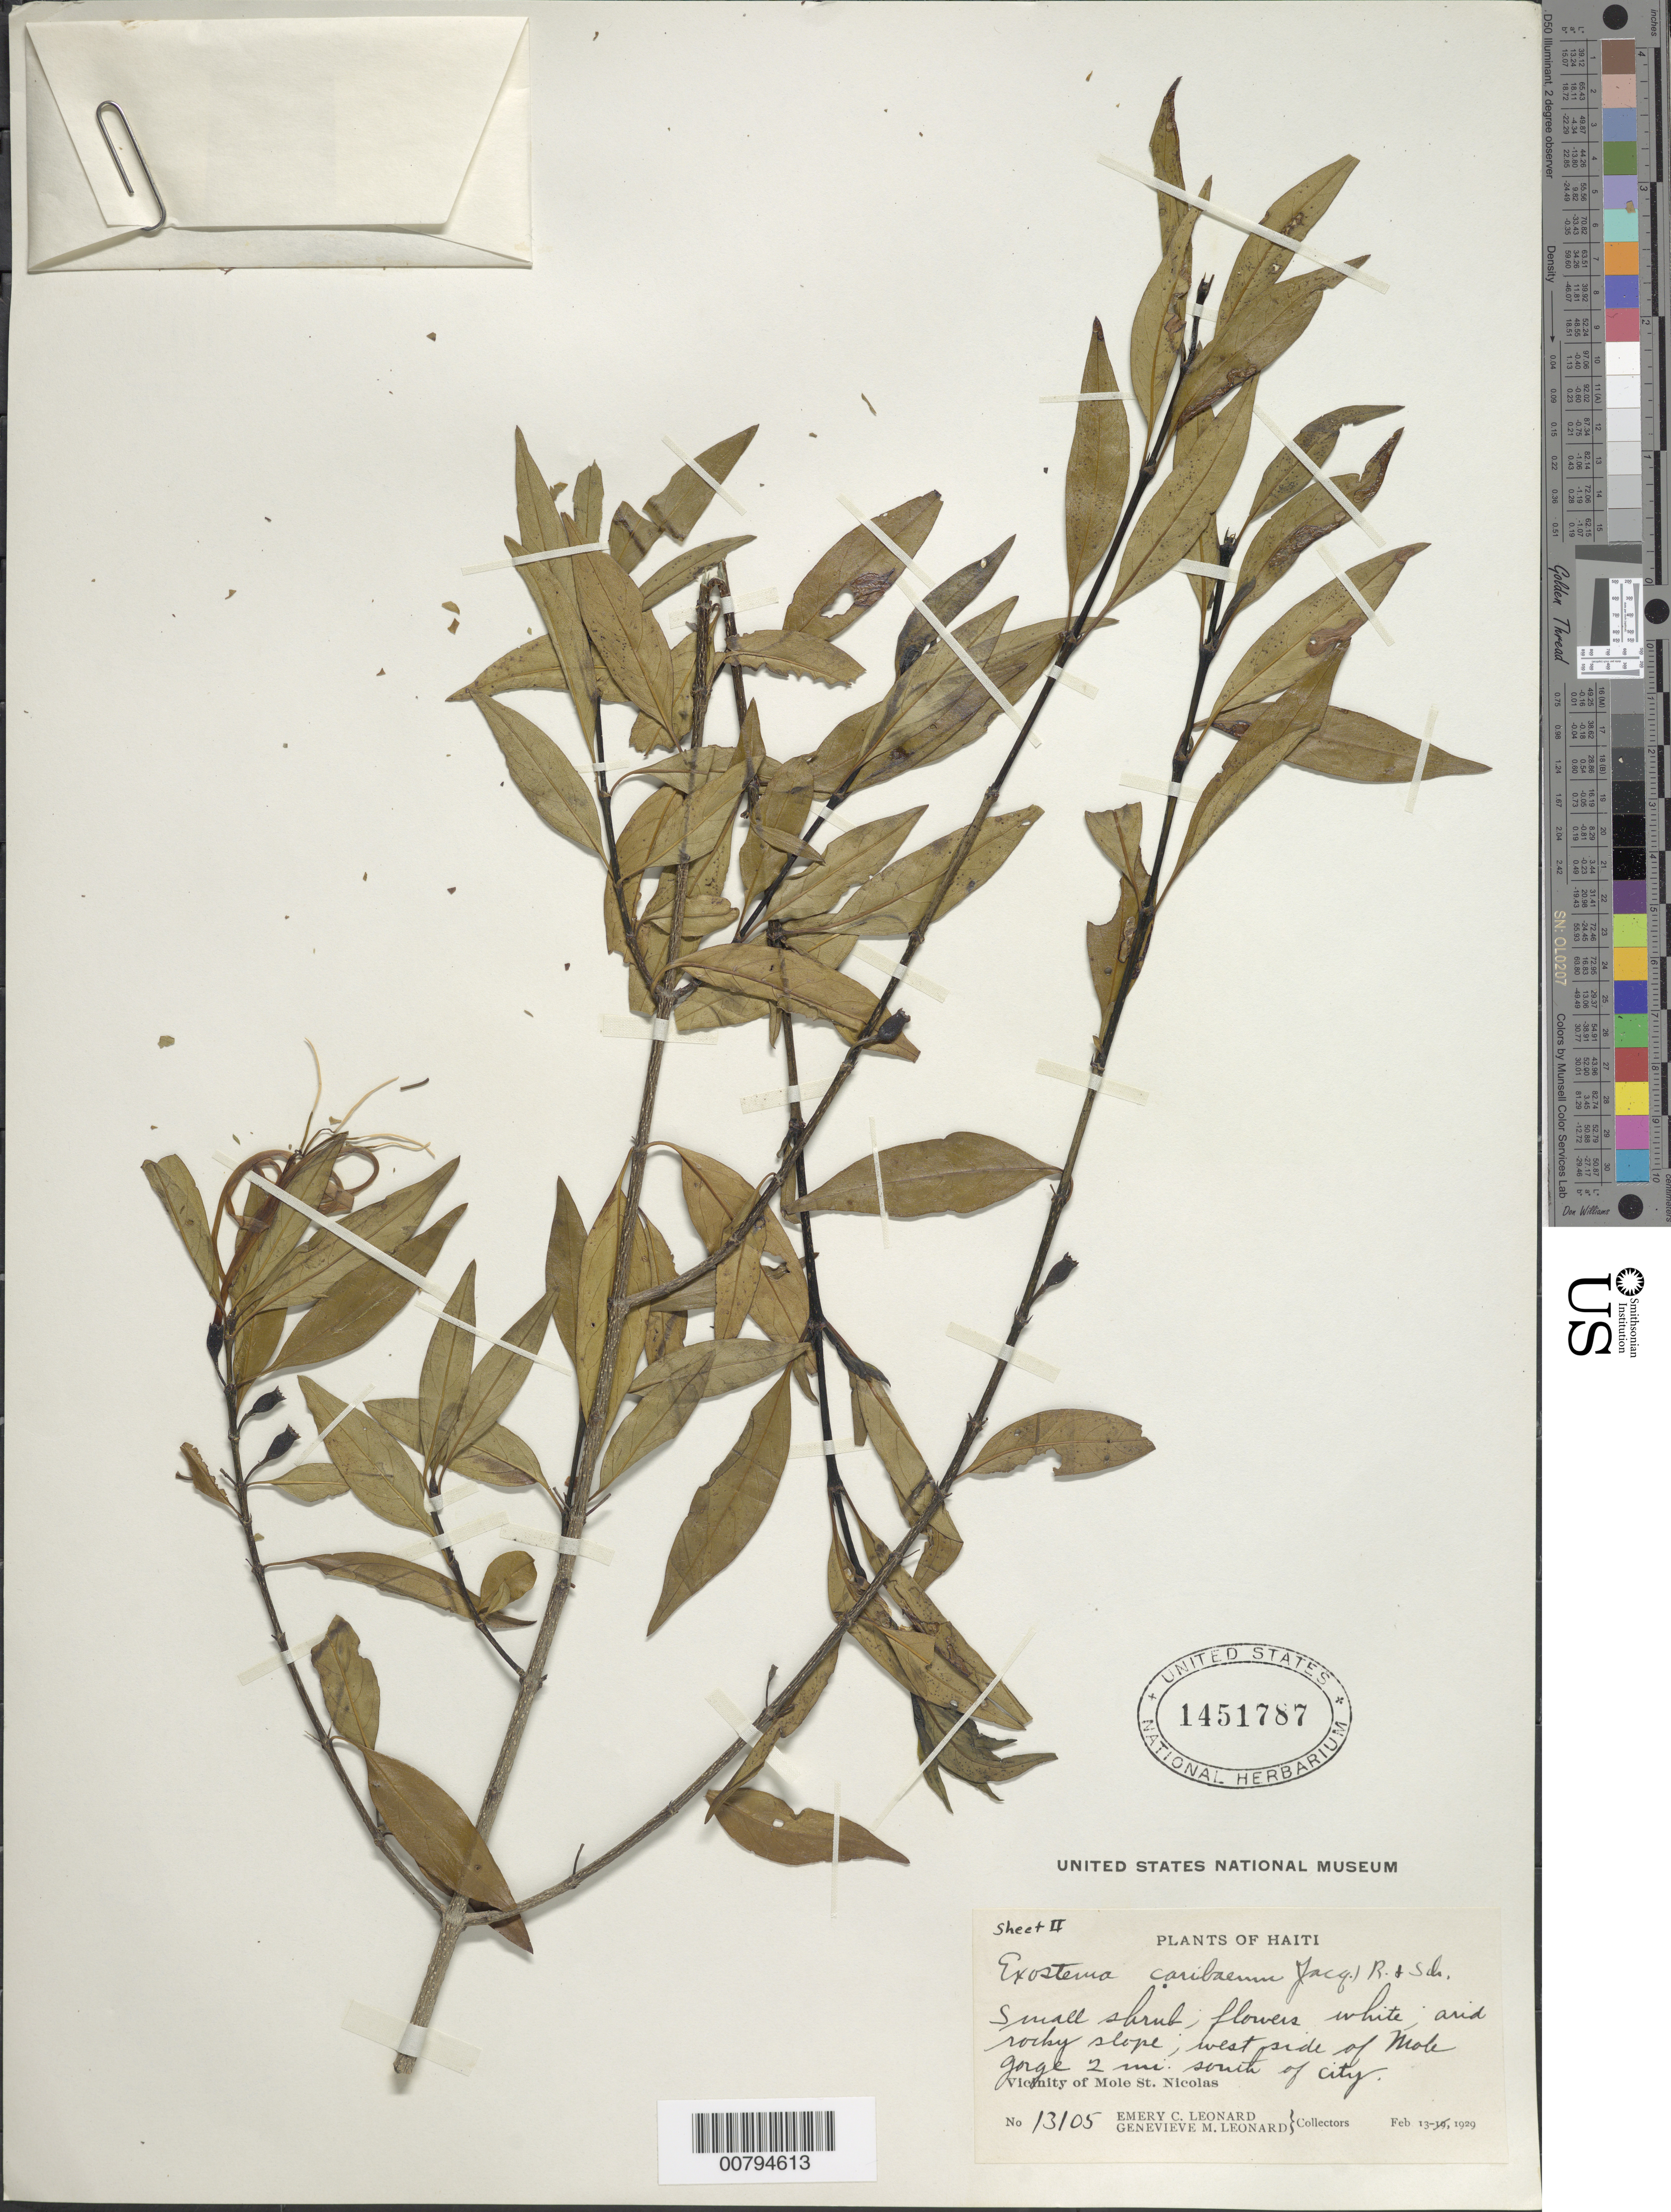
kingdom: Plantae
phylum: Tracheophyta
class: Magnoliopsida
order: Gentianales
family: Rubiaceae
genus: Exostema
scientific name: Exostema caribaeum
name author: (Jacq.) Roem. & Schult.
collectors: E. C. Leonard & G. M. Leonard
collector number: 13105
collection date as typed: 13 Feb 1929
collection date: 1929-02-13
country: Haiti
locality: Slope on west side of Mole Gorge, 2 mi. south of city. Vicinity of Mole St. Nicolas.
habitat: Arid rocky slope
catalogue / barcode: US 1451787